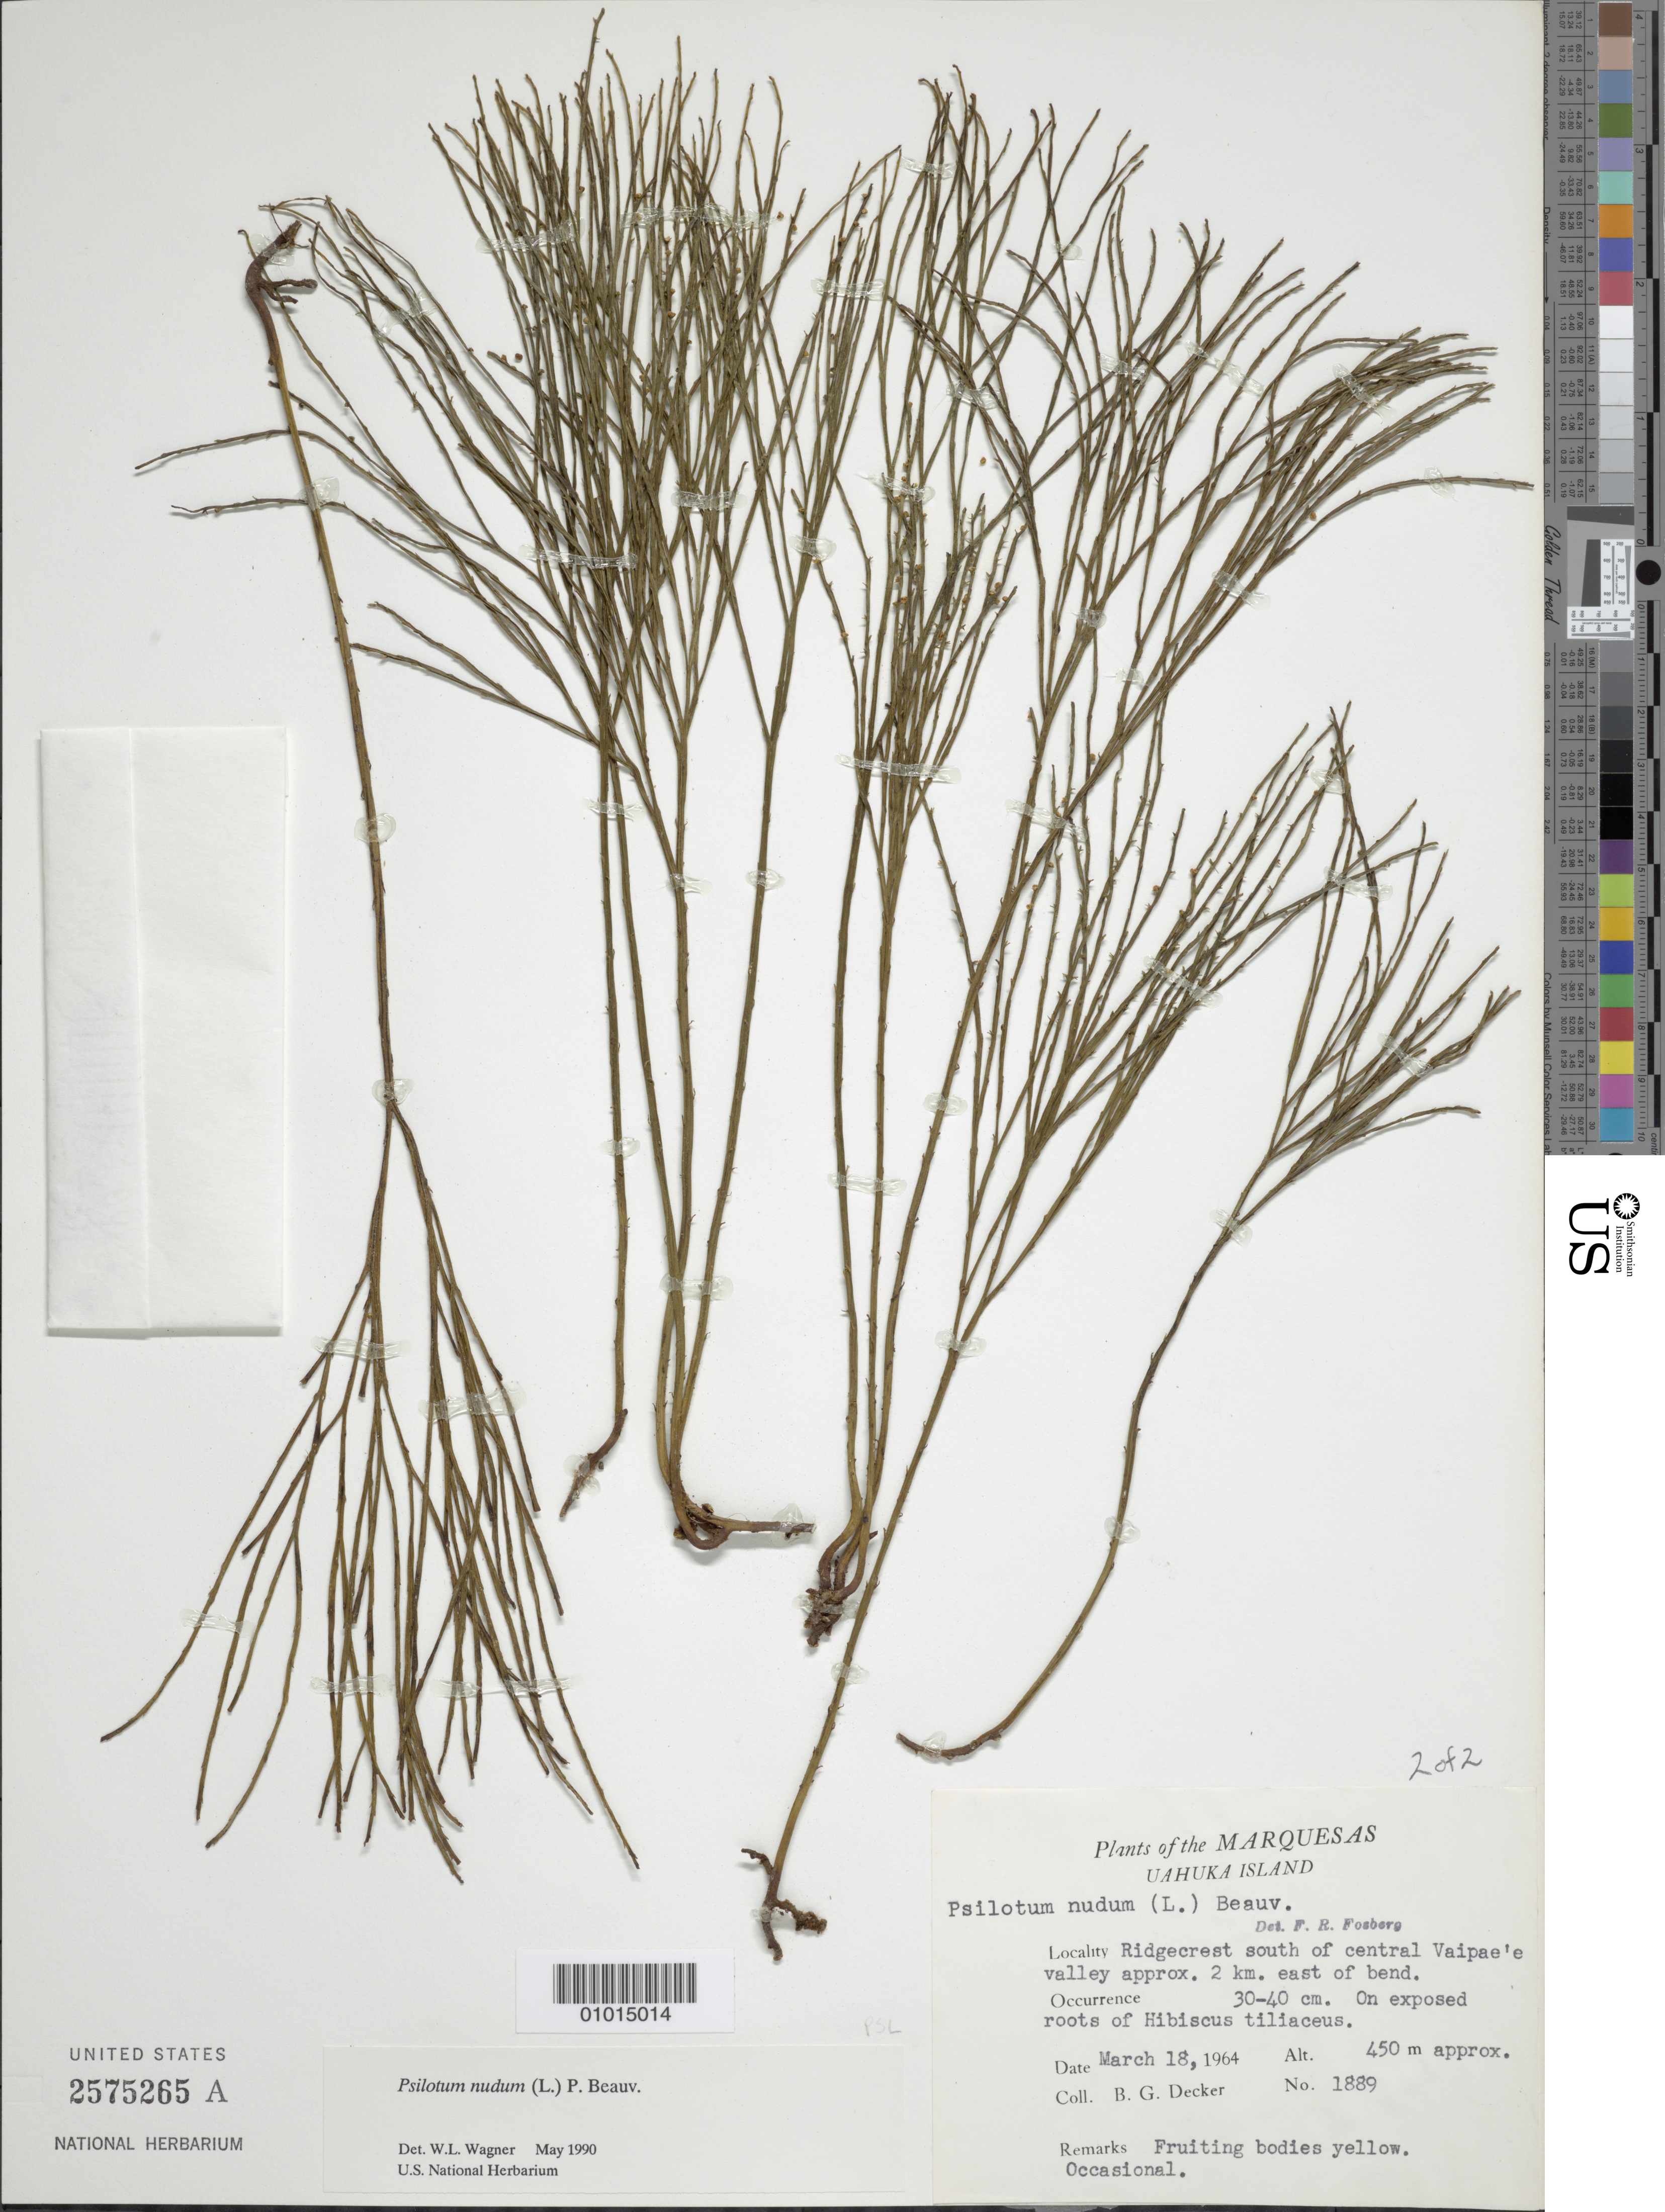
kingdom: Plantae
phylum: Tracheophyta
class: Polypodiopsida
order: Psilotales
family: Psilotaceae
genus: Psilotum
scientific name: Psilotum nudum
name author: (L.) P. Beauv.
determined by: Wagner, W. L., (BOT), Smithsonian Institution - National Museum of Natural History (UNITED STATES)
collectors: B. G. Decker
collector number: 1889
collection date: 1964-03-18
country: French Polynesia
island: Ua Huka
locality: Ridgecrest S of central Vaipae'e Valley, 2 km E of bend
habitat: On exposed roots of Hibiscus tiliaceus; occasional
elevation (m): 450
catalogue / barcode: US 2575265A